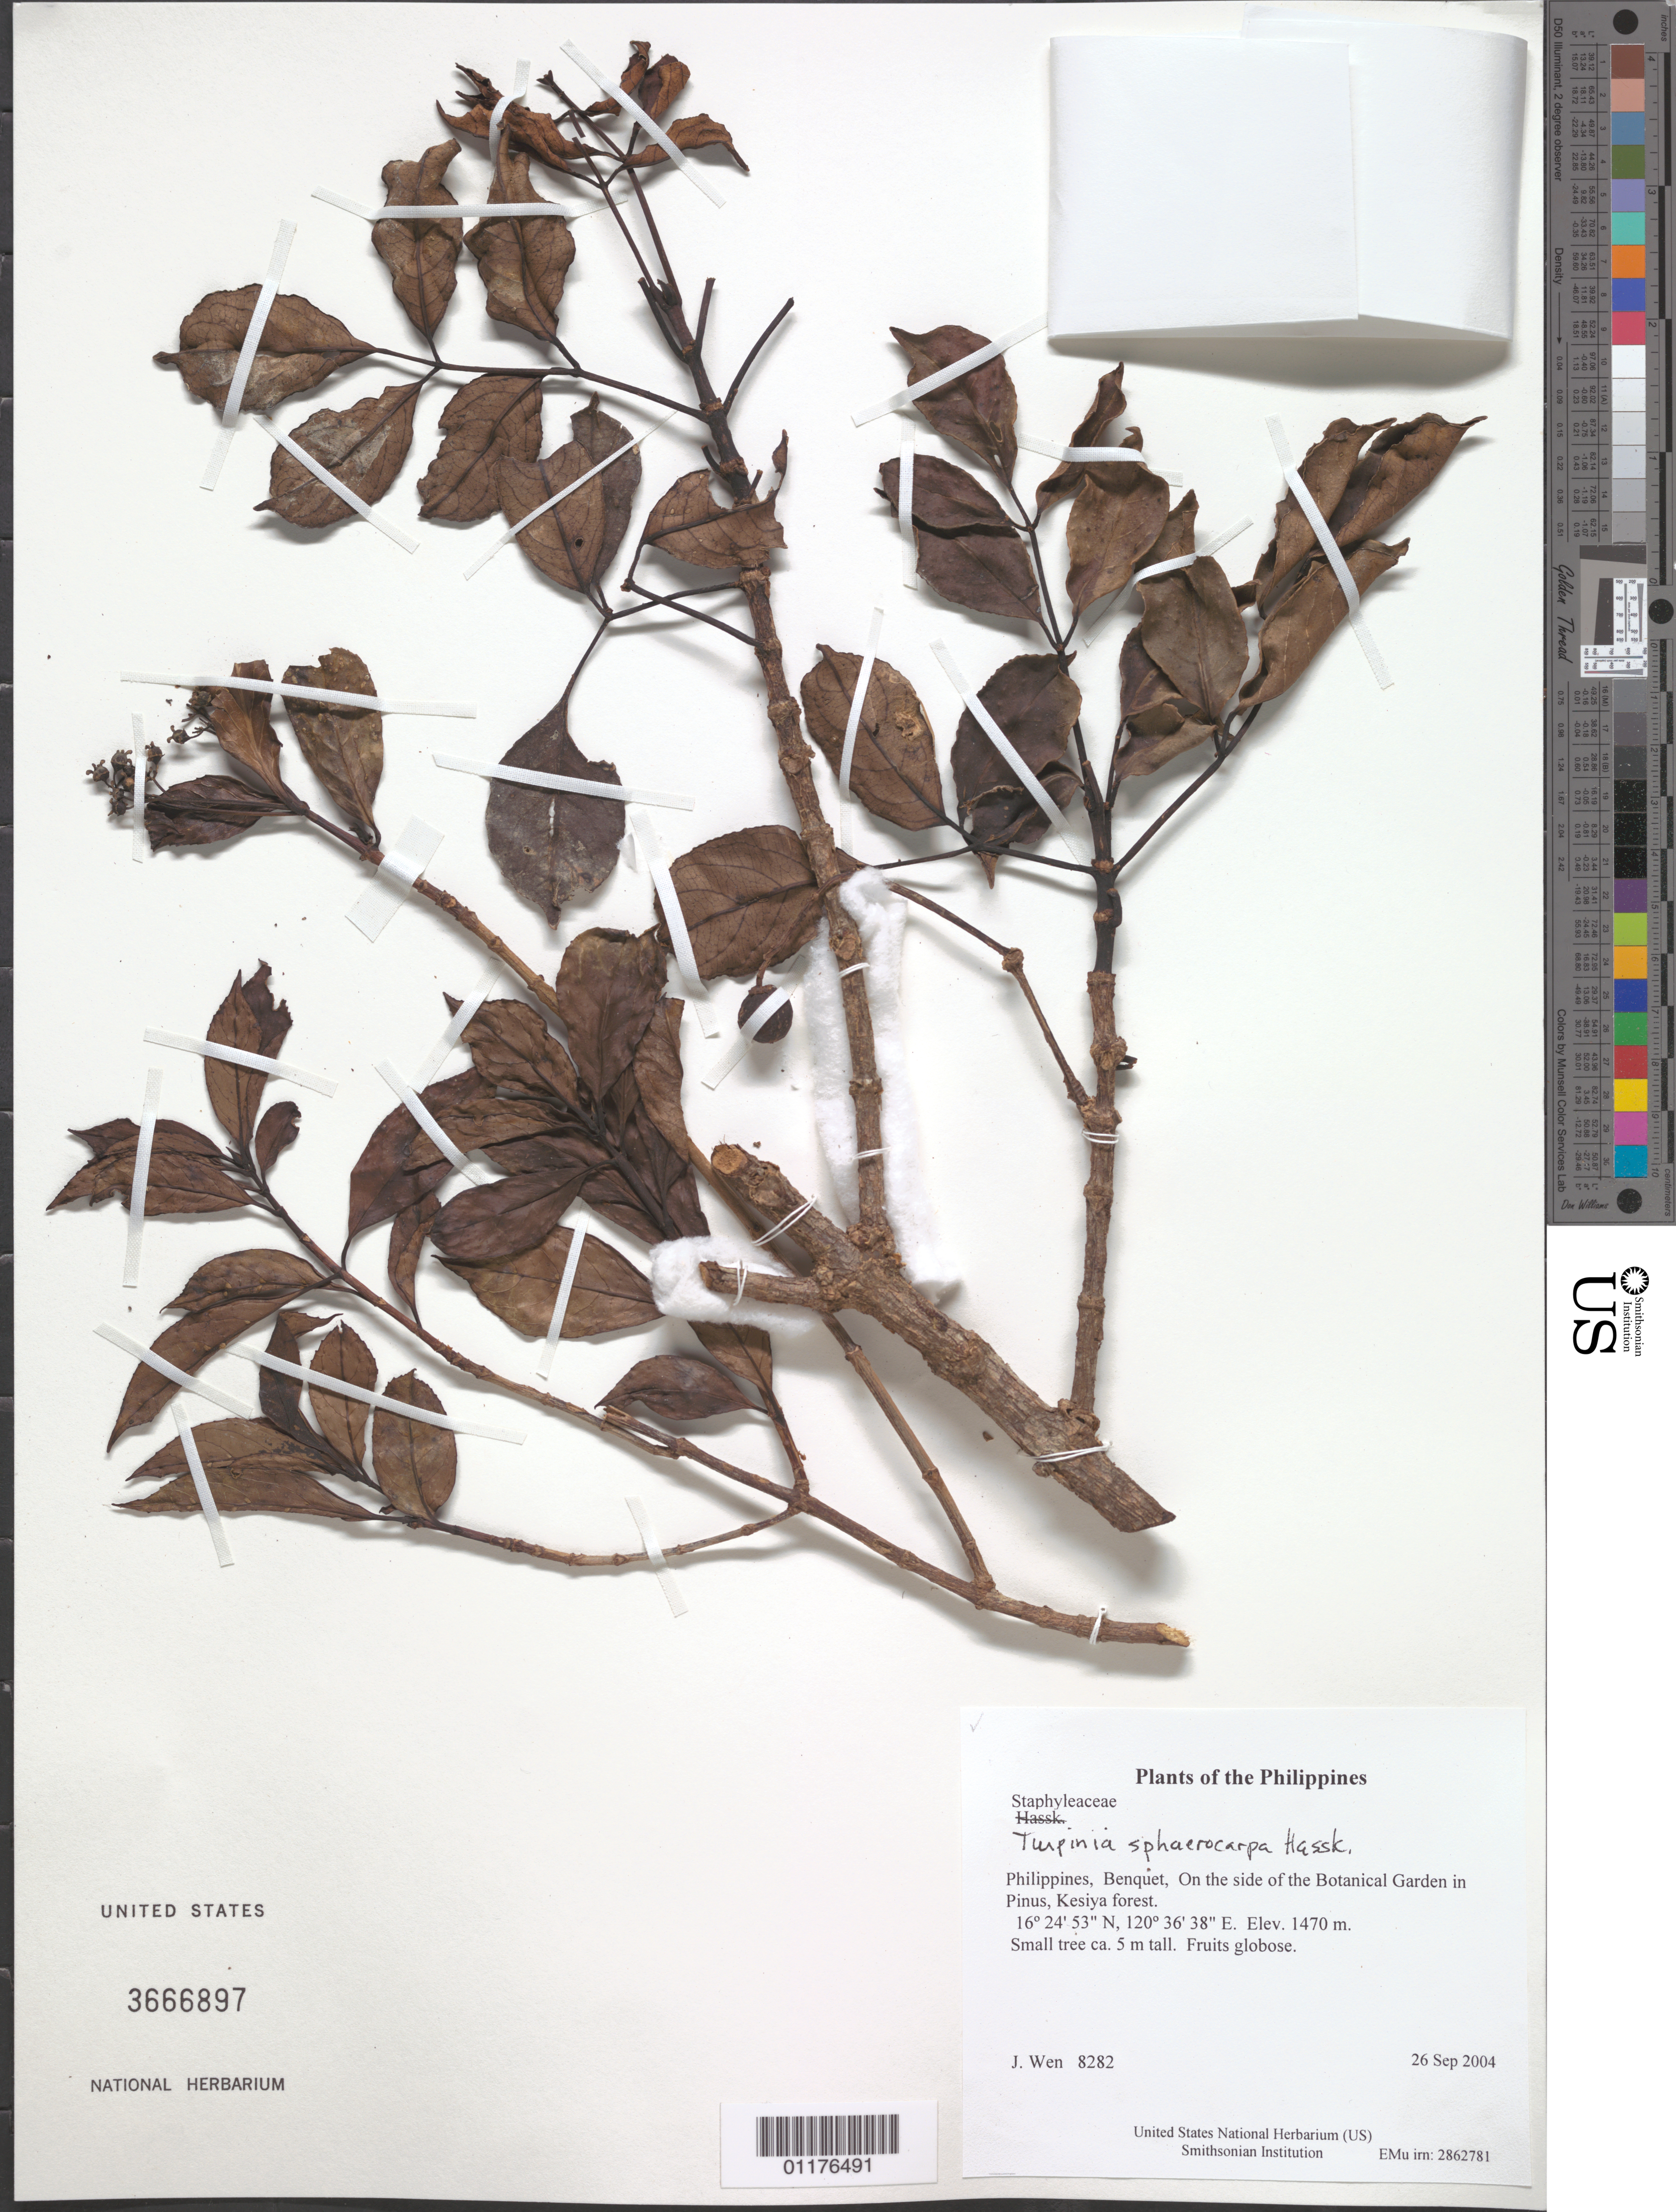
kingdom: Plantae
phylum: Tracheophyta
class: Magnoliopsida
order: Crossosomatales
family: Staphyleaceae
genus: Turpinia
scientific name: Turpinia sphaerocarpa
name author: Hassk.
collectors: J. Wen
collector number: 8282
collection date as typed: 26 Sep 2004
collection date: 2004-09-26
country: Philippines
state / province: Cordillera (Administrative Region)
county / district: Benguet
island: Luzon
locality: On the side of the Botanical Garden in Pinus, Kesiya forest.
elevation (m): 1470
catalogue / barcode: US 3666897